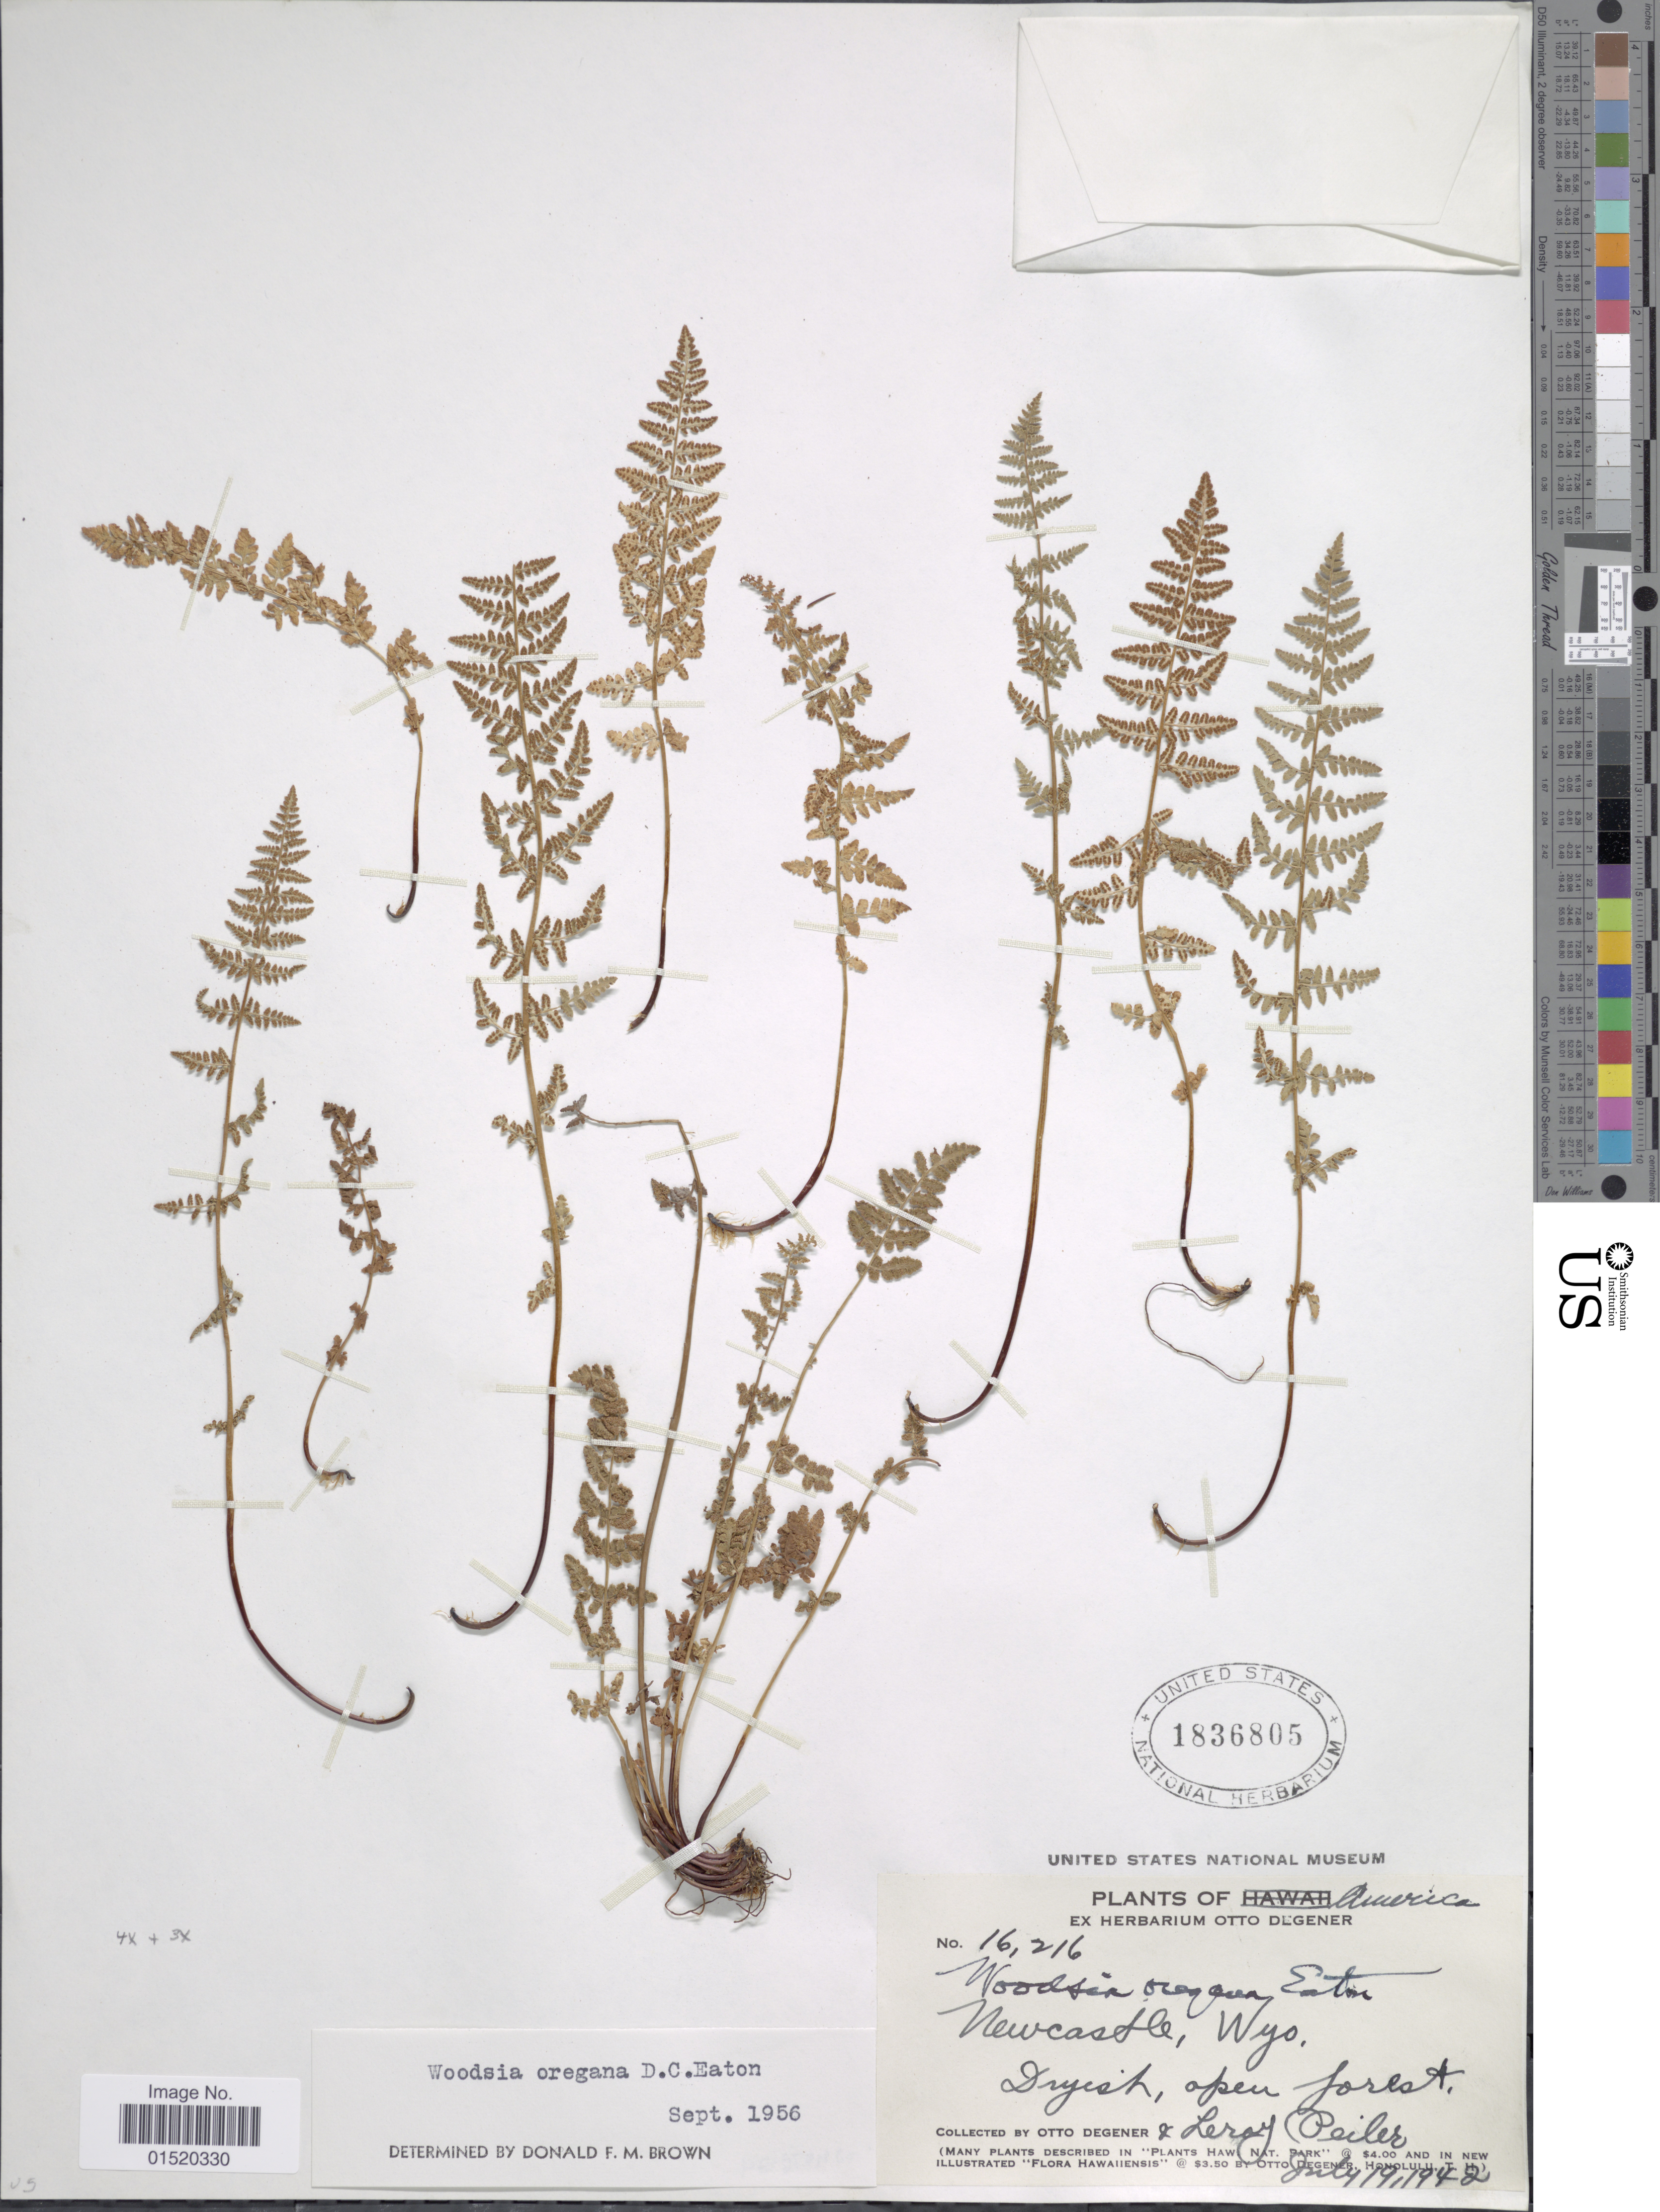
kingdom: Plantae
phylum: Tracheophyta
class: Polypodiopsida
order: Polypodiales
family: Woodsiaceae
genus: Woodsia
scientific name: Woodsia oregana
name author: D.C. Eaton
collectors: O. Degener & L. Peiler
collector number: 16216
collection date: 1942-07-19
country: United States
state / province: Wyoming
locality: America, Newcastle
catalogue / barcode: US 1836805